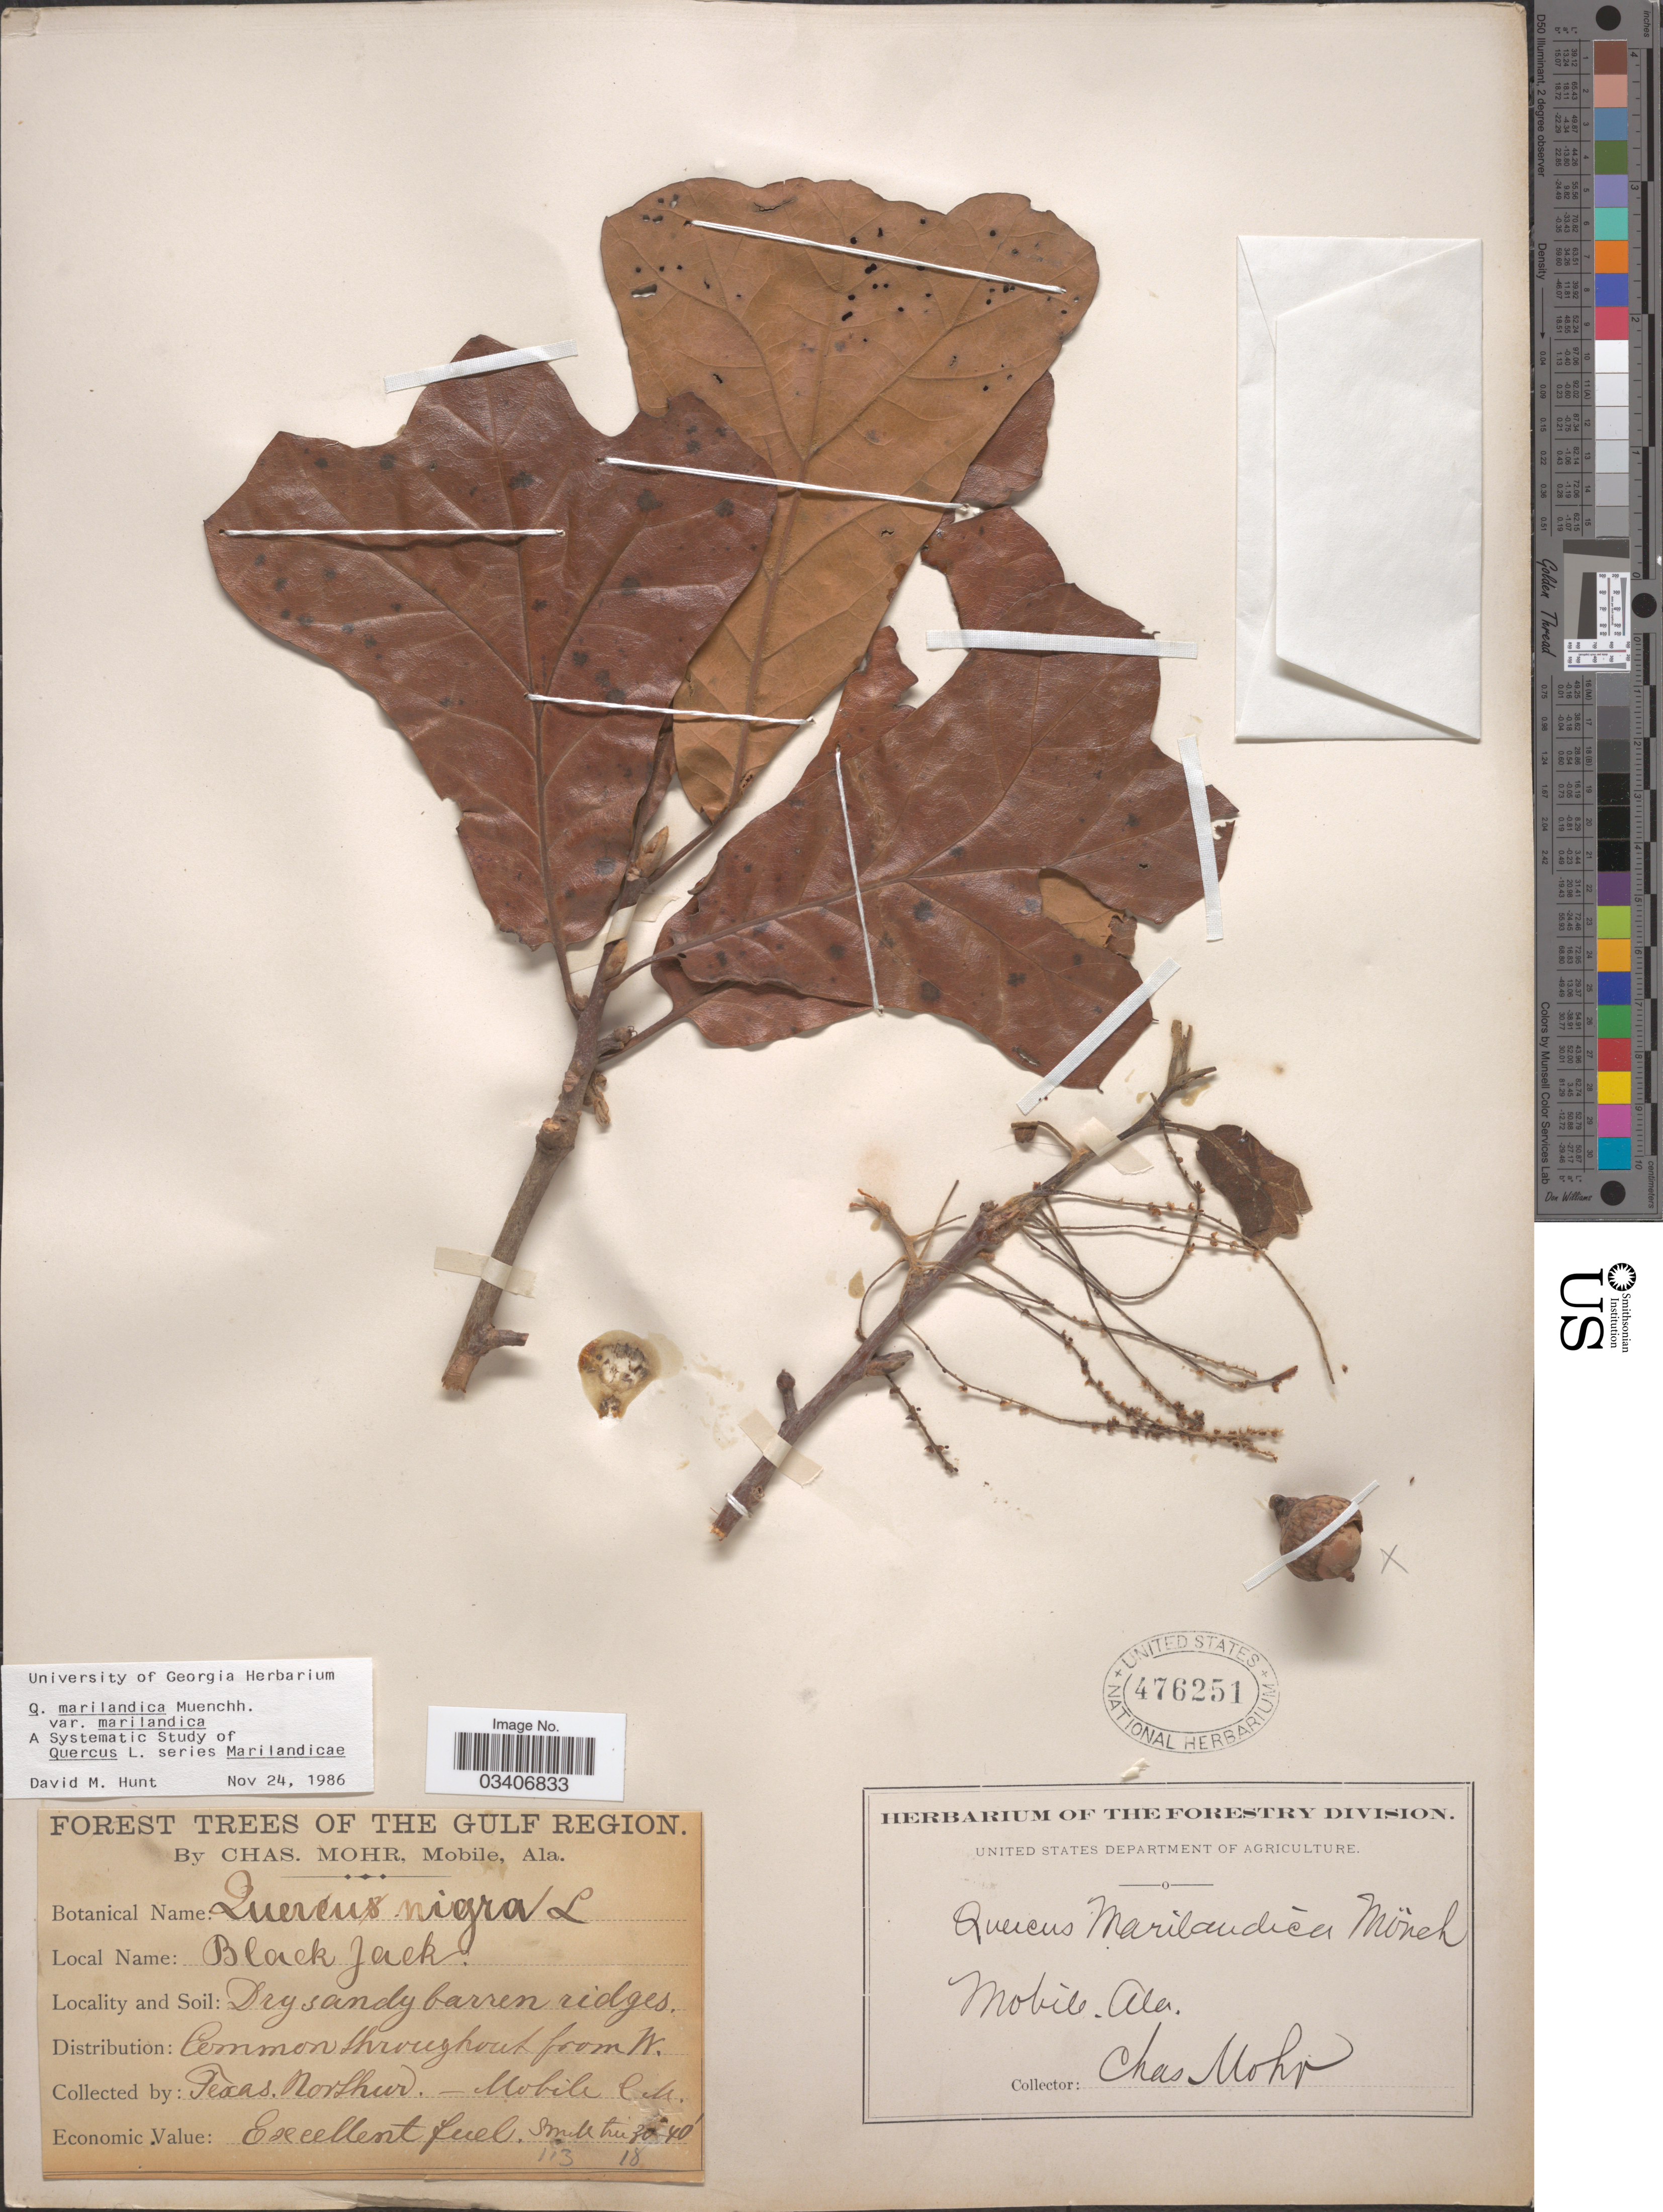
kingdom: Plantae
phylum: Tracheophyta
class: Magnoliopsida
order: Fagales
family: Fagaceae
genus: Quercus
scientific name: Quercus marilandica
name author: (L.) Münchh.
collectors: Mohr, C. T. (herbarium)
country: United States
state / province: Alabama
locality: Mobile. Gulf Region.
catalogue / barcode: US 476251